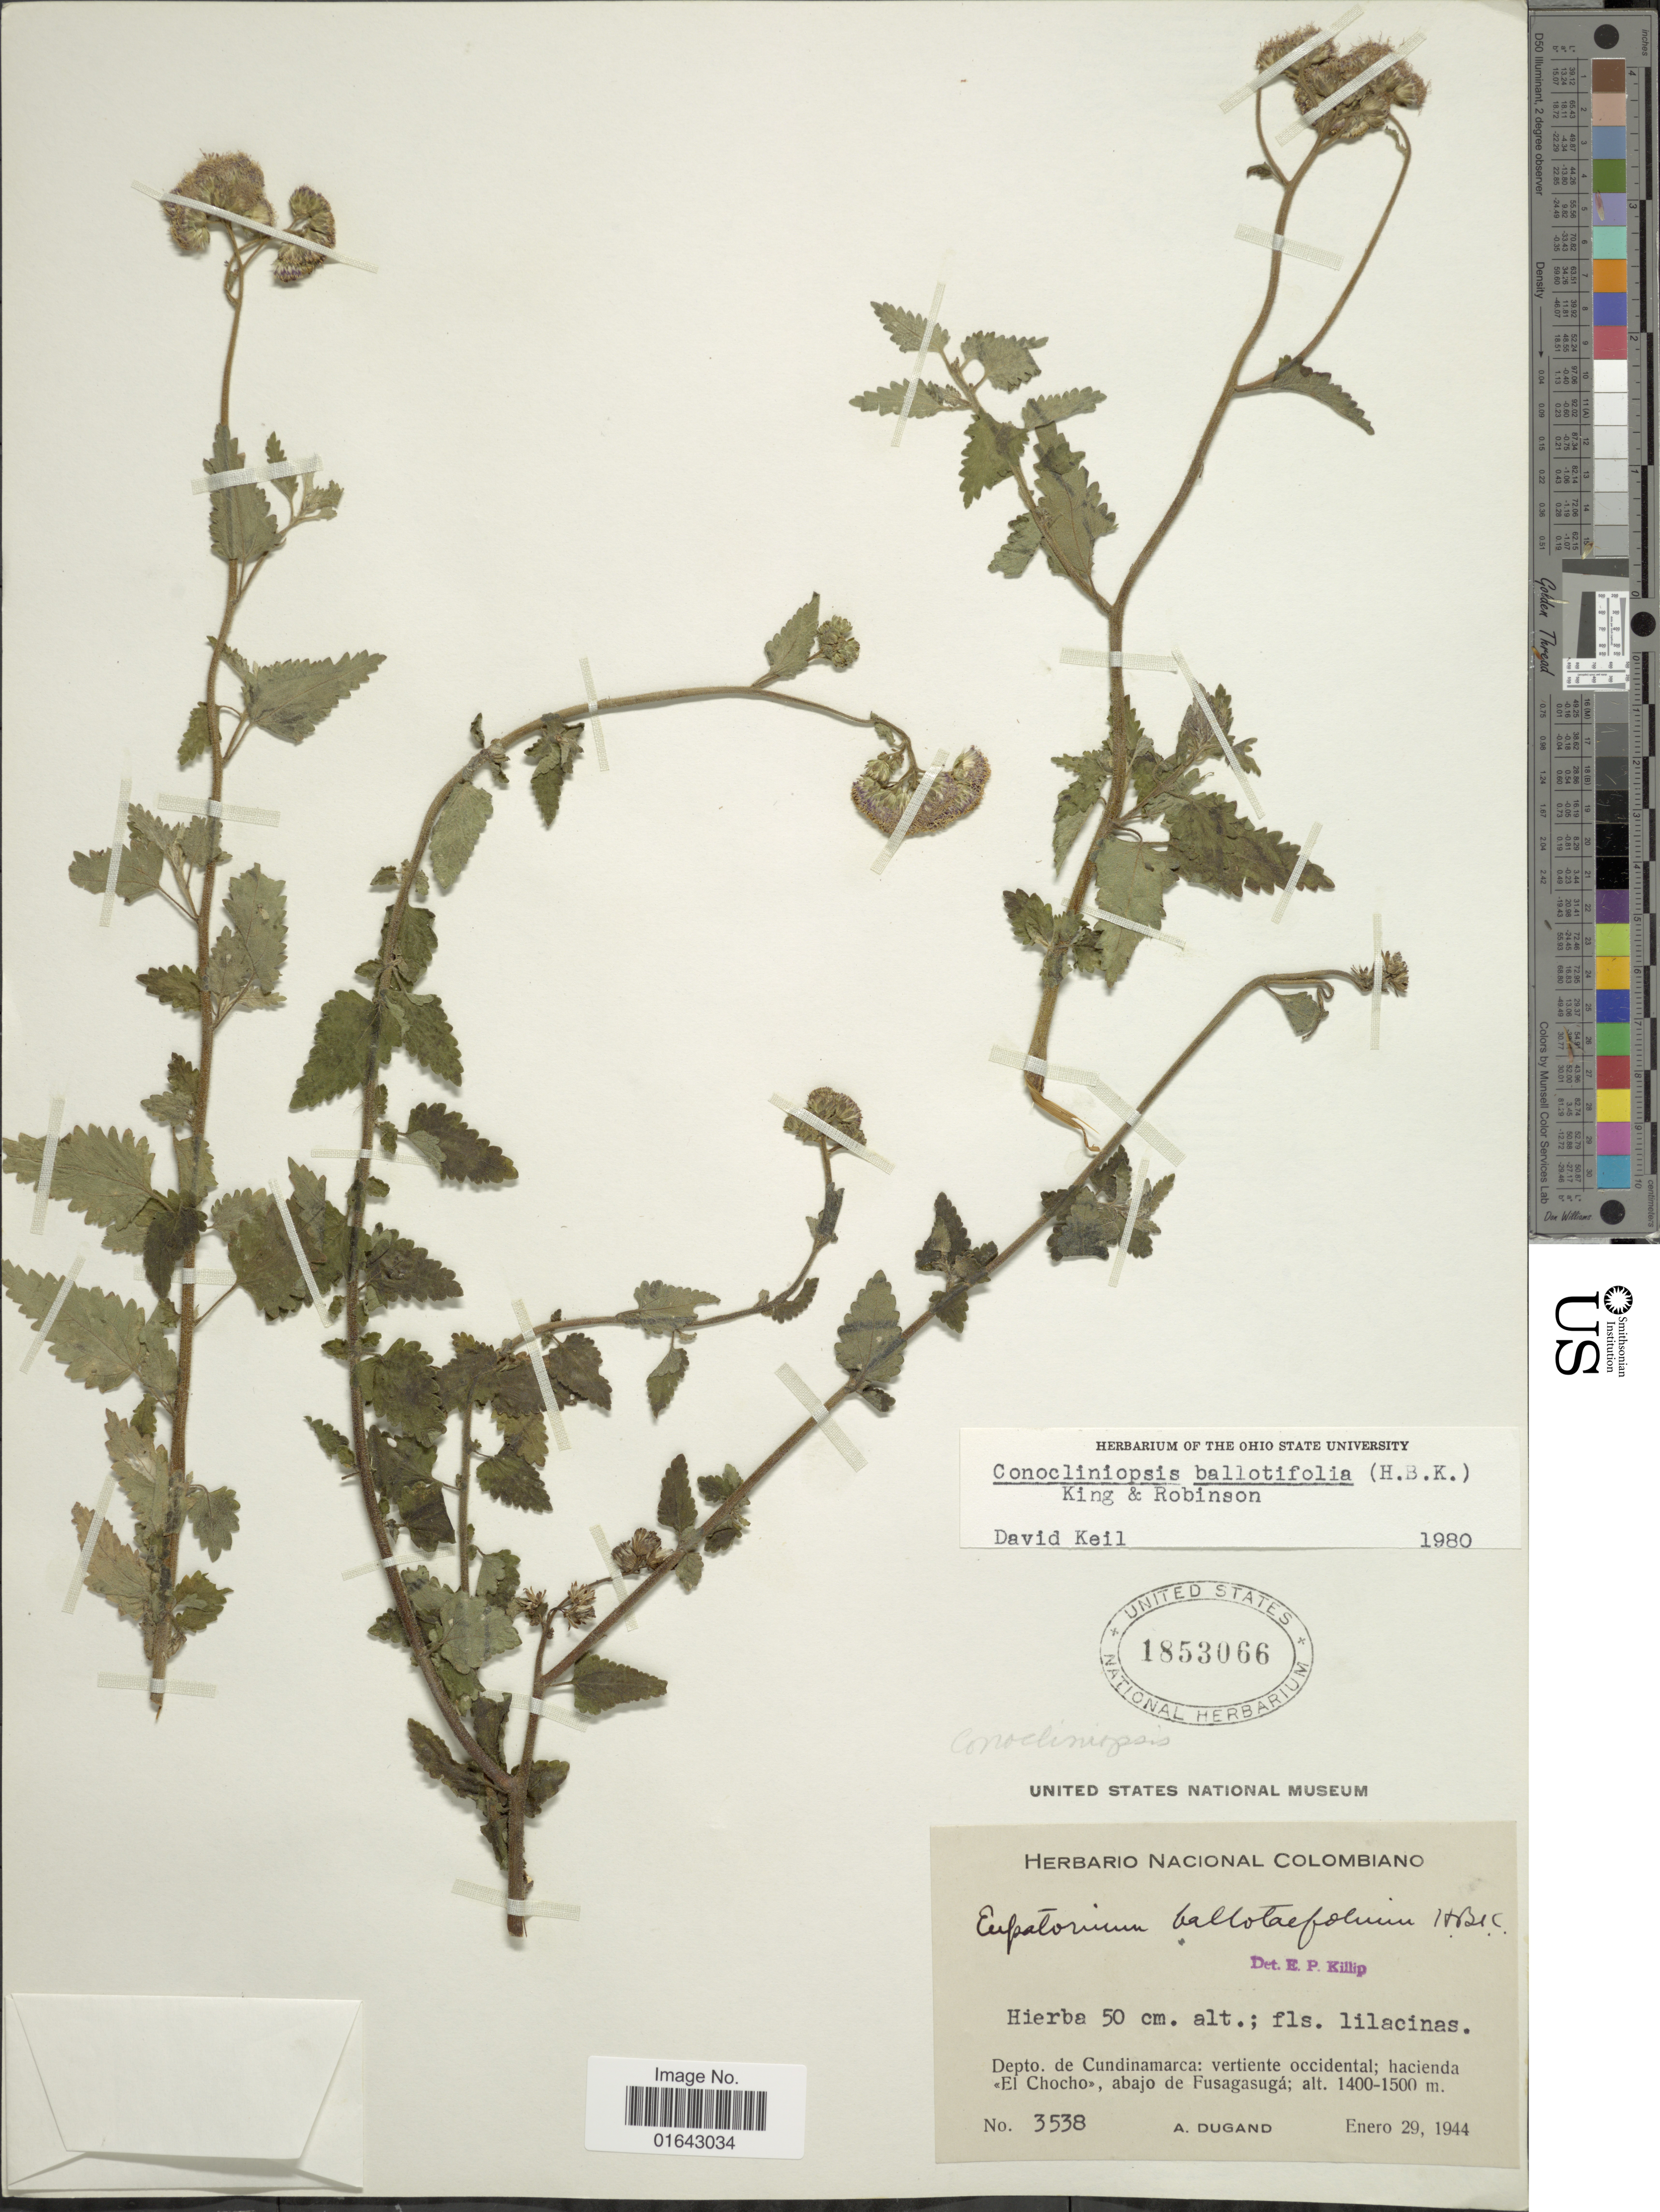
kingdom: Plantae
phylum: Tracheophyta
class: Magnoliopsida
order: Asterales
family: Asteraceae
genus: Conocliniopsis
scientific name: Conocliniopsis prasiifolia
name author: (DC.) R.M. King & H. Rob.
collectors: A. Dugand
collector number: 3538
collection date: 1944-01-29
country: Colombia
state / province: Cundinamarca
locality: Depto. de Cundinamarca: vertiente occidental; hacienda <<El Choco>>, abajo de Fusagasugá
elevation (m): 1400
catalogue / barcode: US 1853066